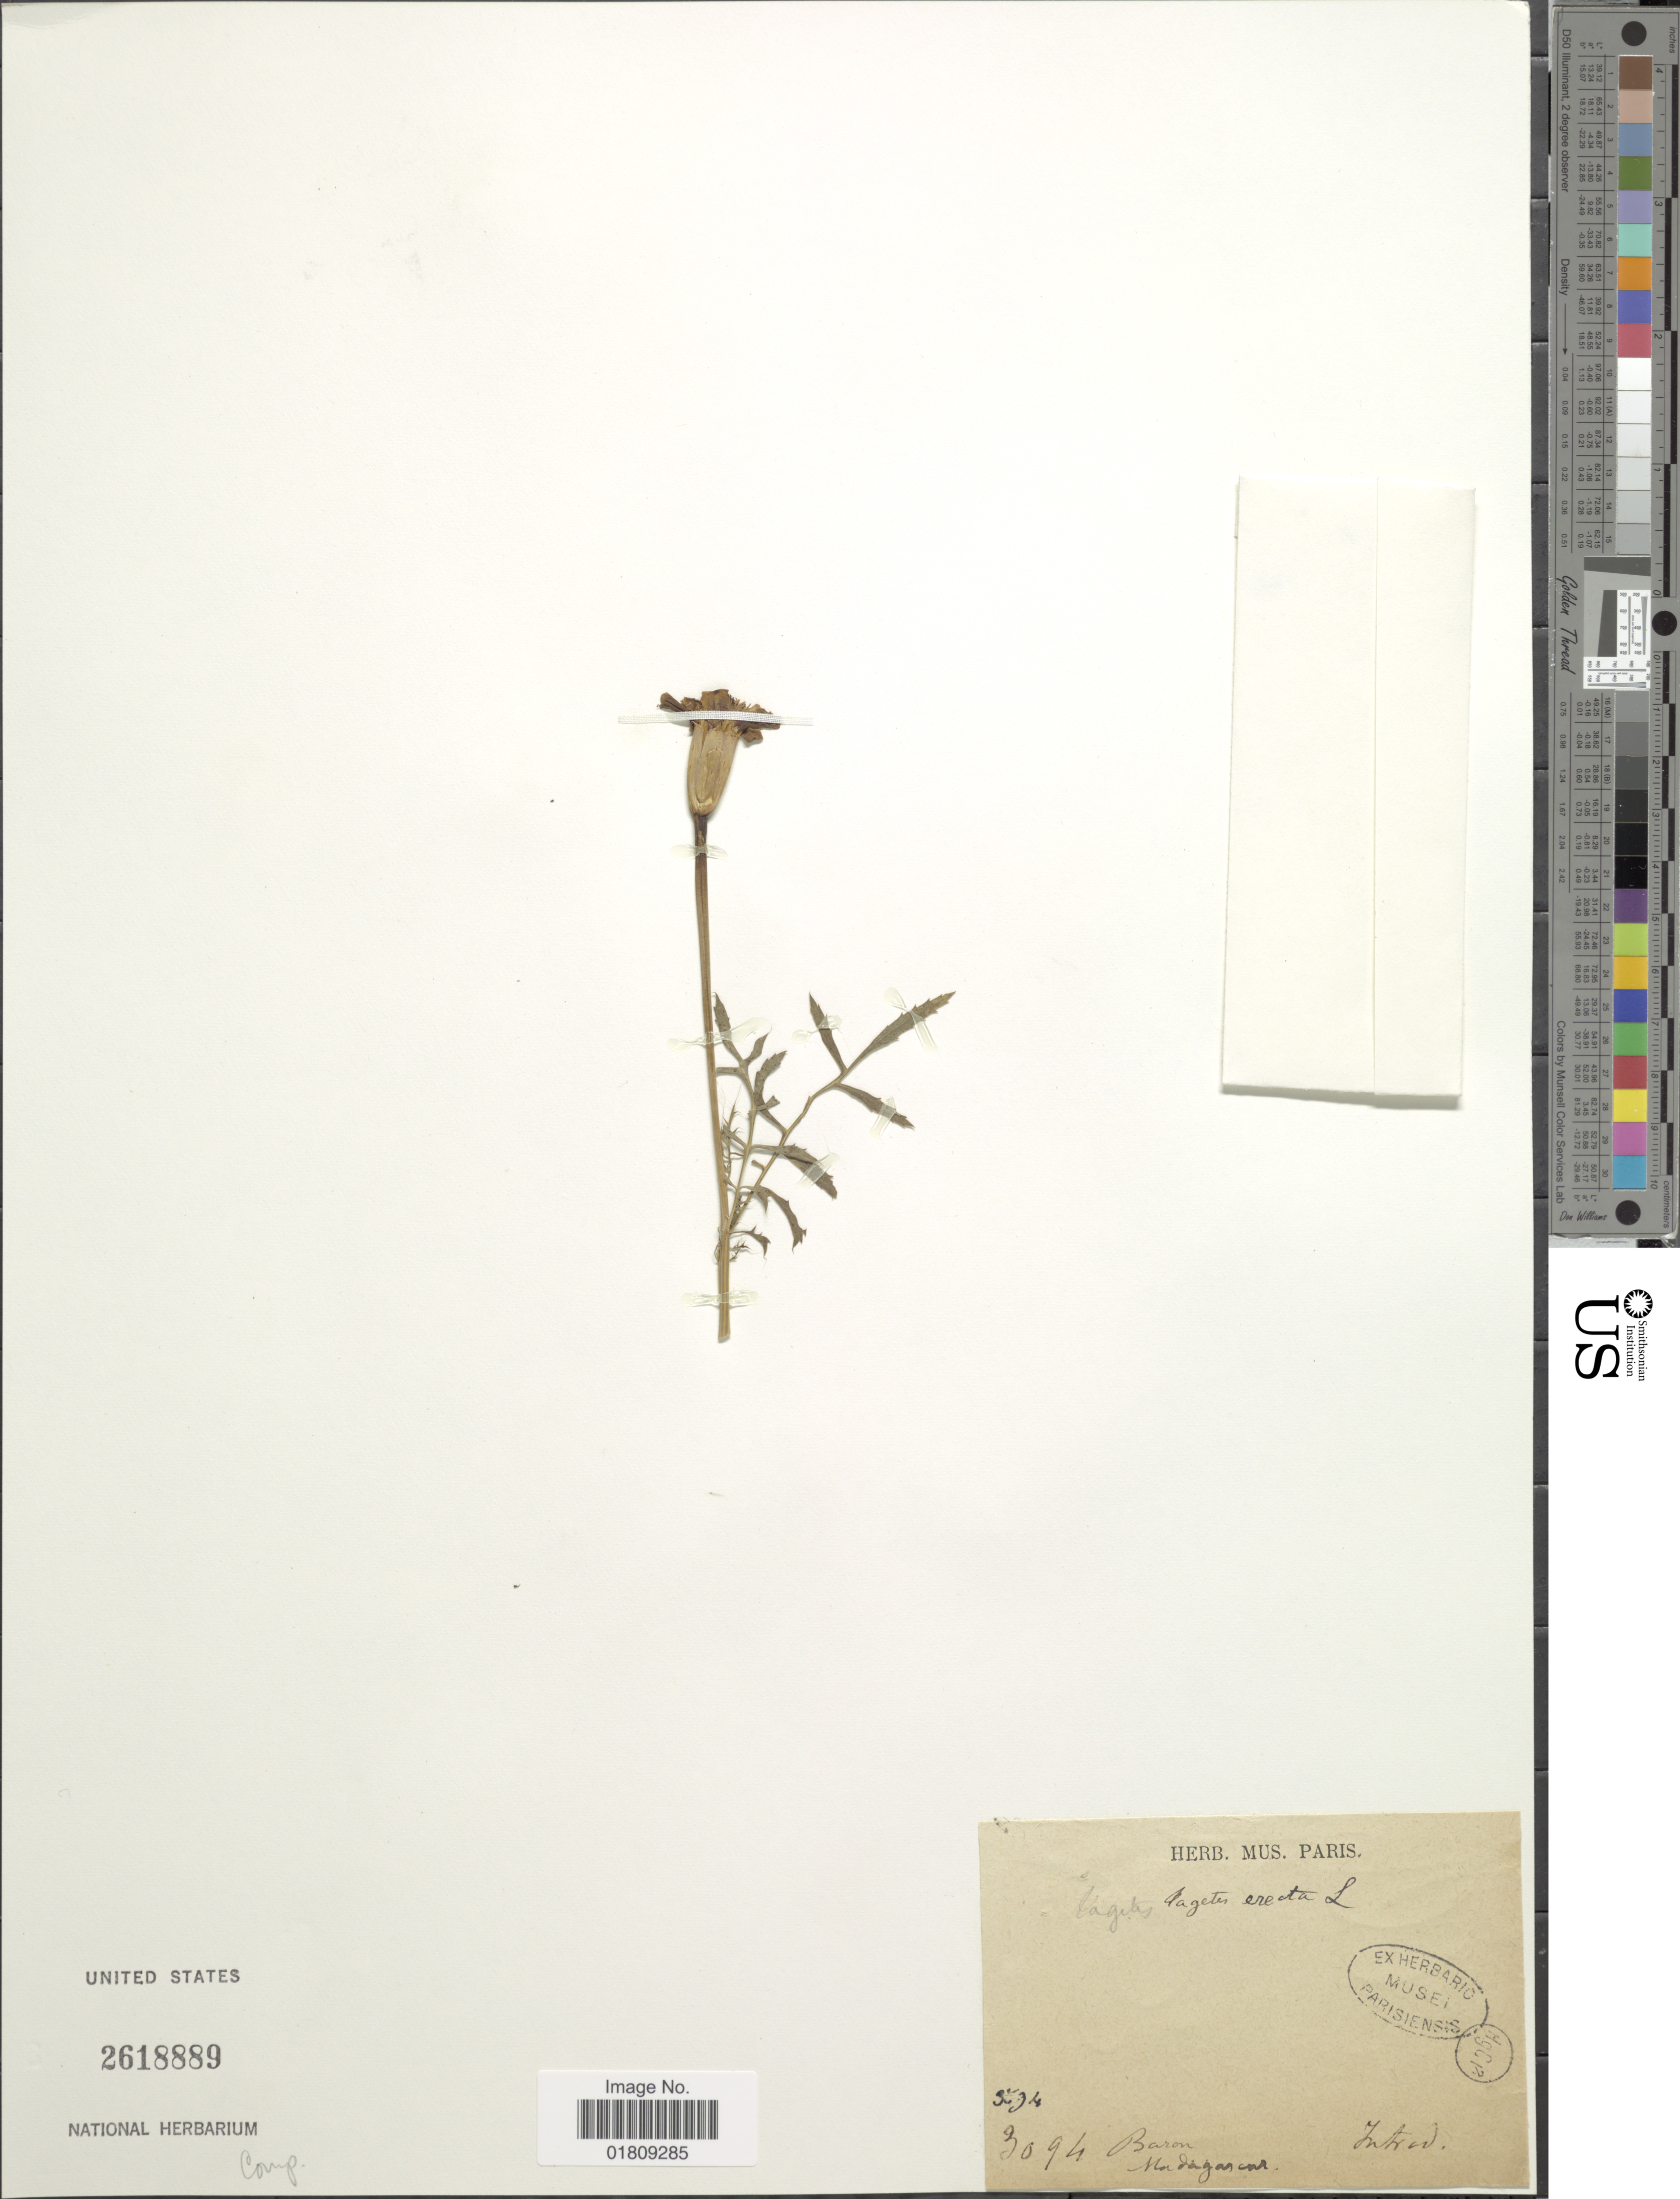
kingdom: Plantae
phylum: Tracheophyta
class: Magnoliopsida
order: Asterales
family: Asteraceae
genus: Tagetes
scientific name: Tagetes patula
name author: L.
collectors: -. Baron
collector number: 3094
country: Madagascar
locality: Intrer [interpreted] [unsure placement]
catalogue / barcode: US 2618889